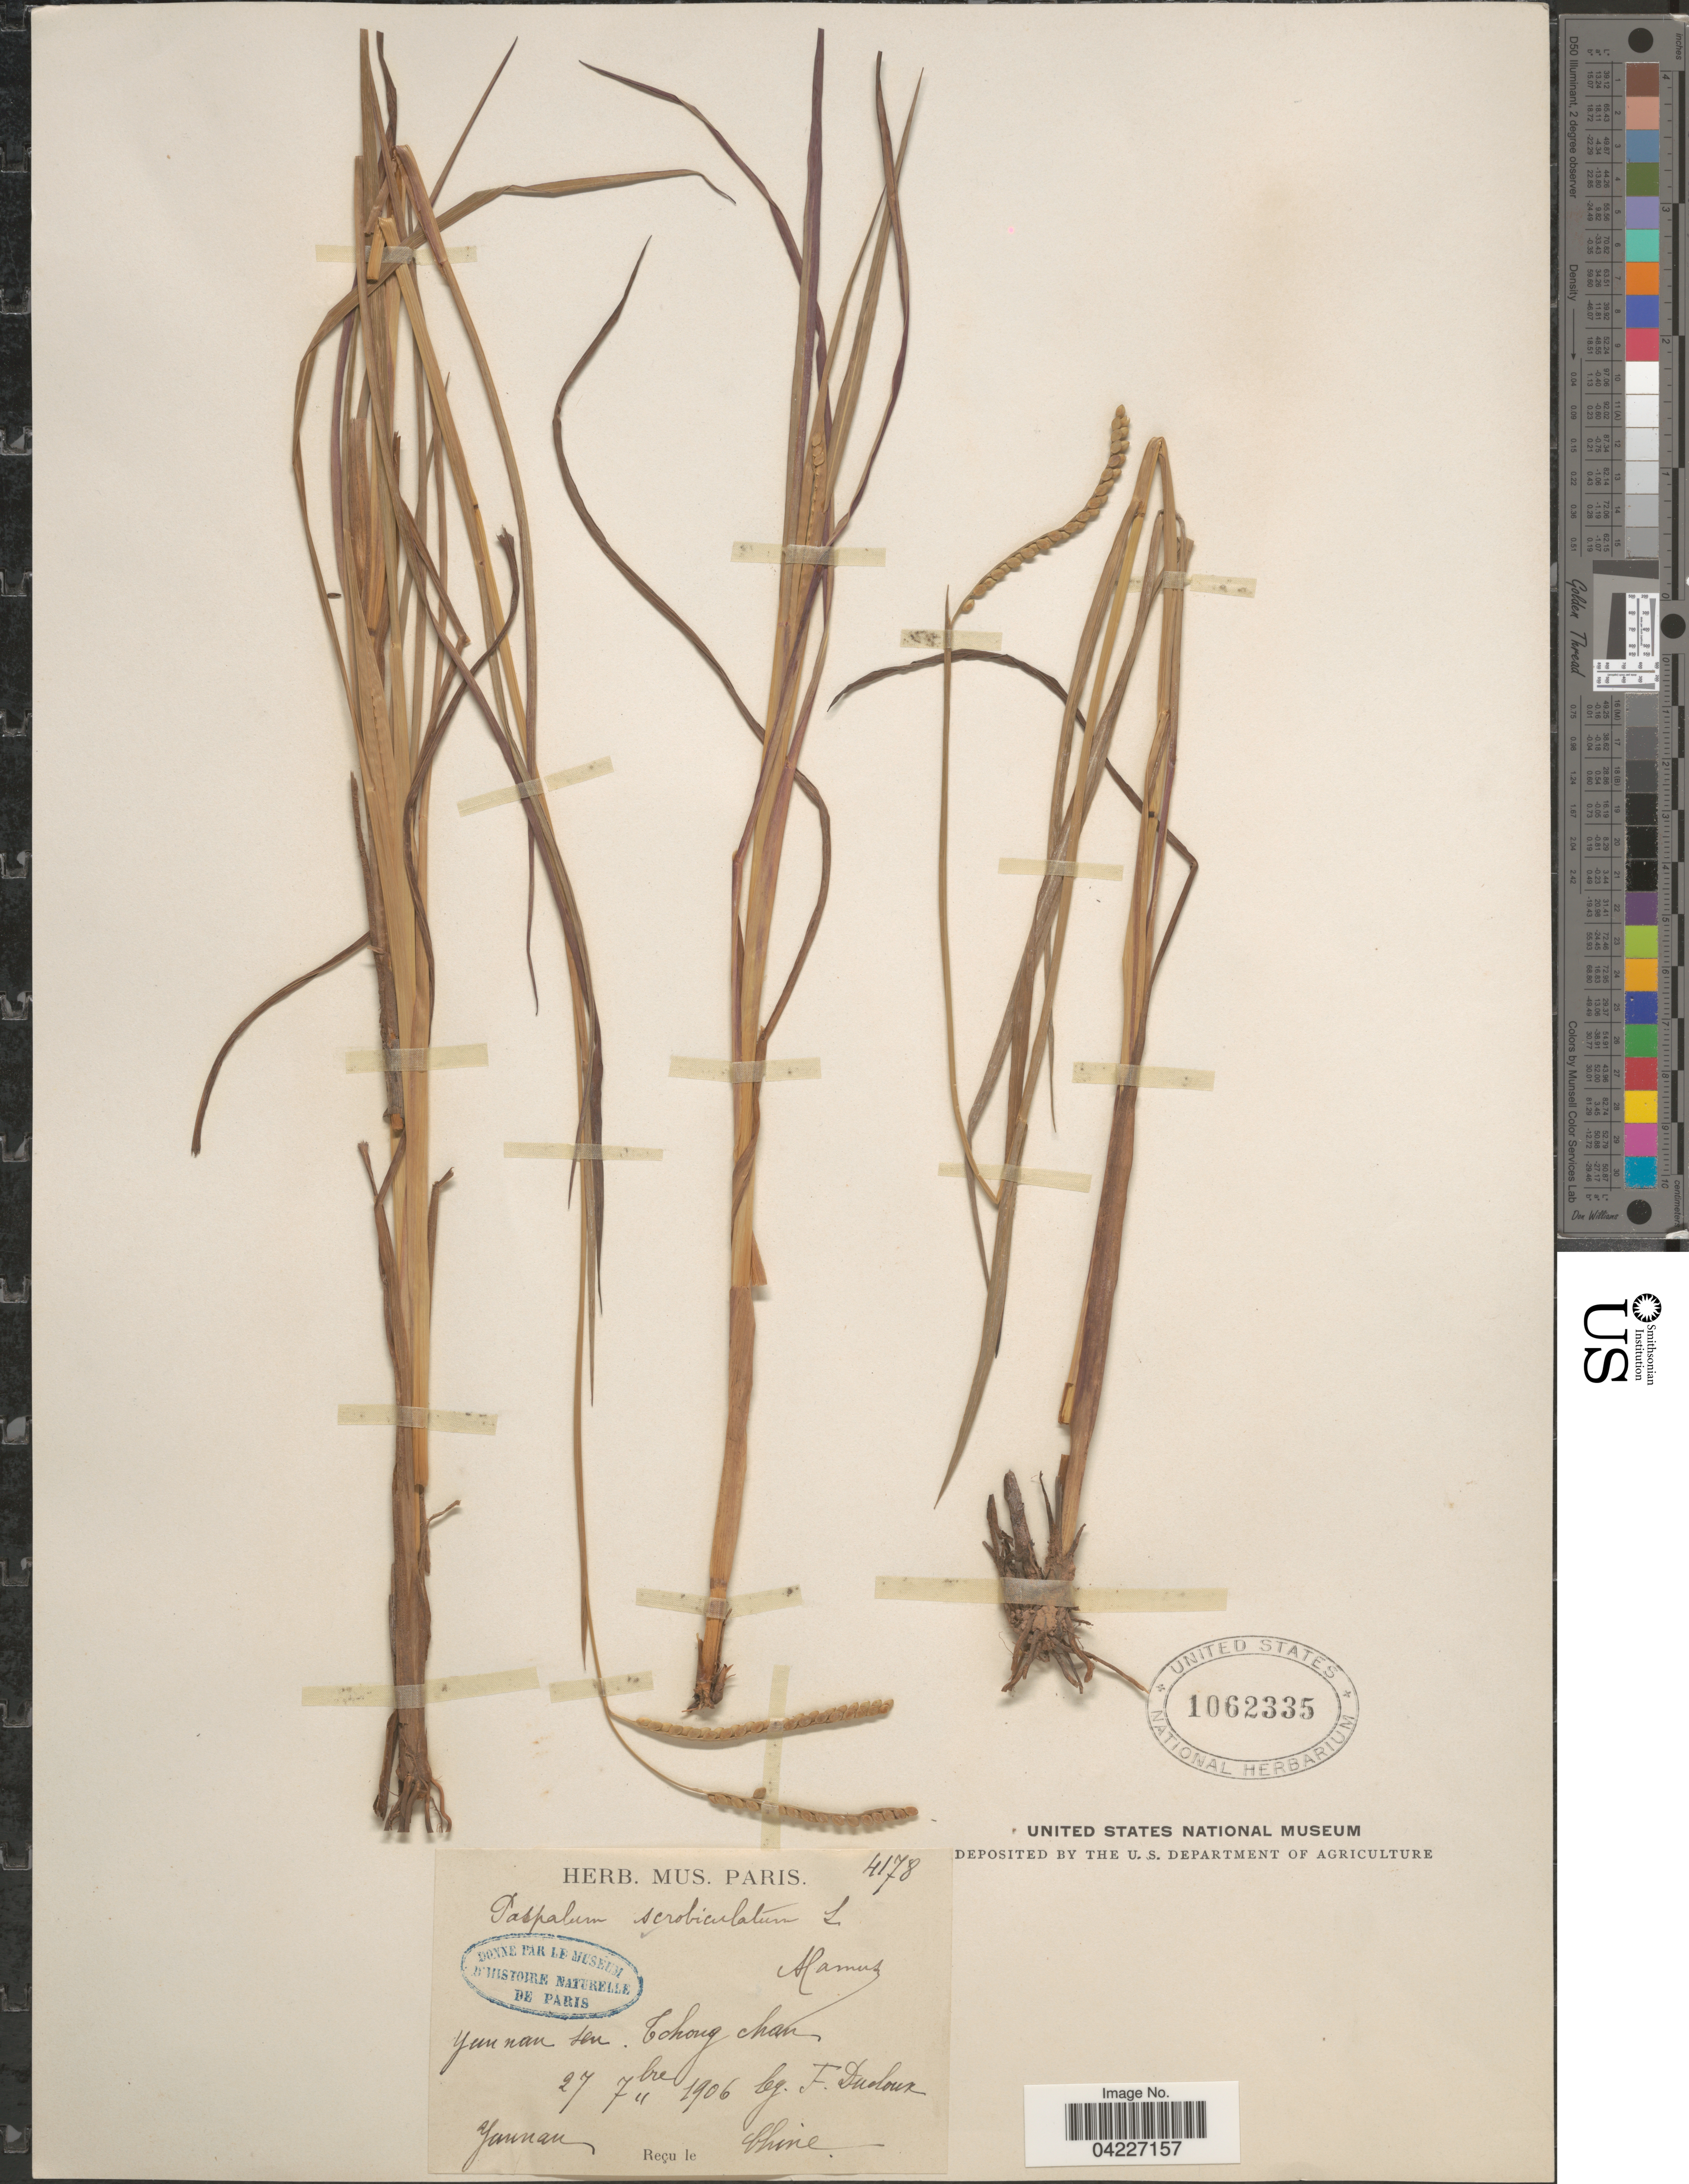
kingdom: Plantae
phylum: Tracheophyta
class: Liliopsida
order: Poales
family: Poaceae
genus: Paspalum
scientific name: Paspalum delavayi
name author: Henr.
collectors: F. Ducloux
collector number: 4178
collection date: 1906-09-27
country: China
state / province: Yunnan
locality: Yunnan sen. Tchong Shan. Yunnan.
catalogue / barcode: US 1062335